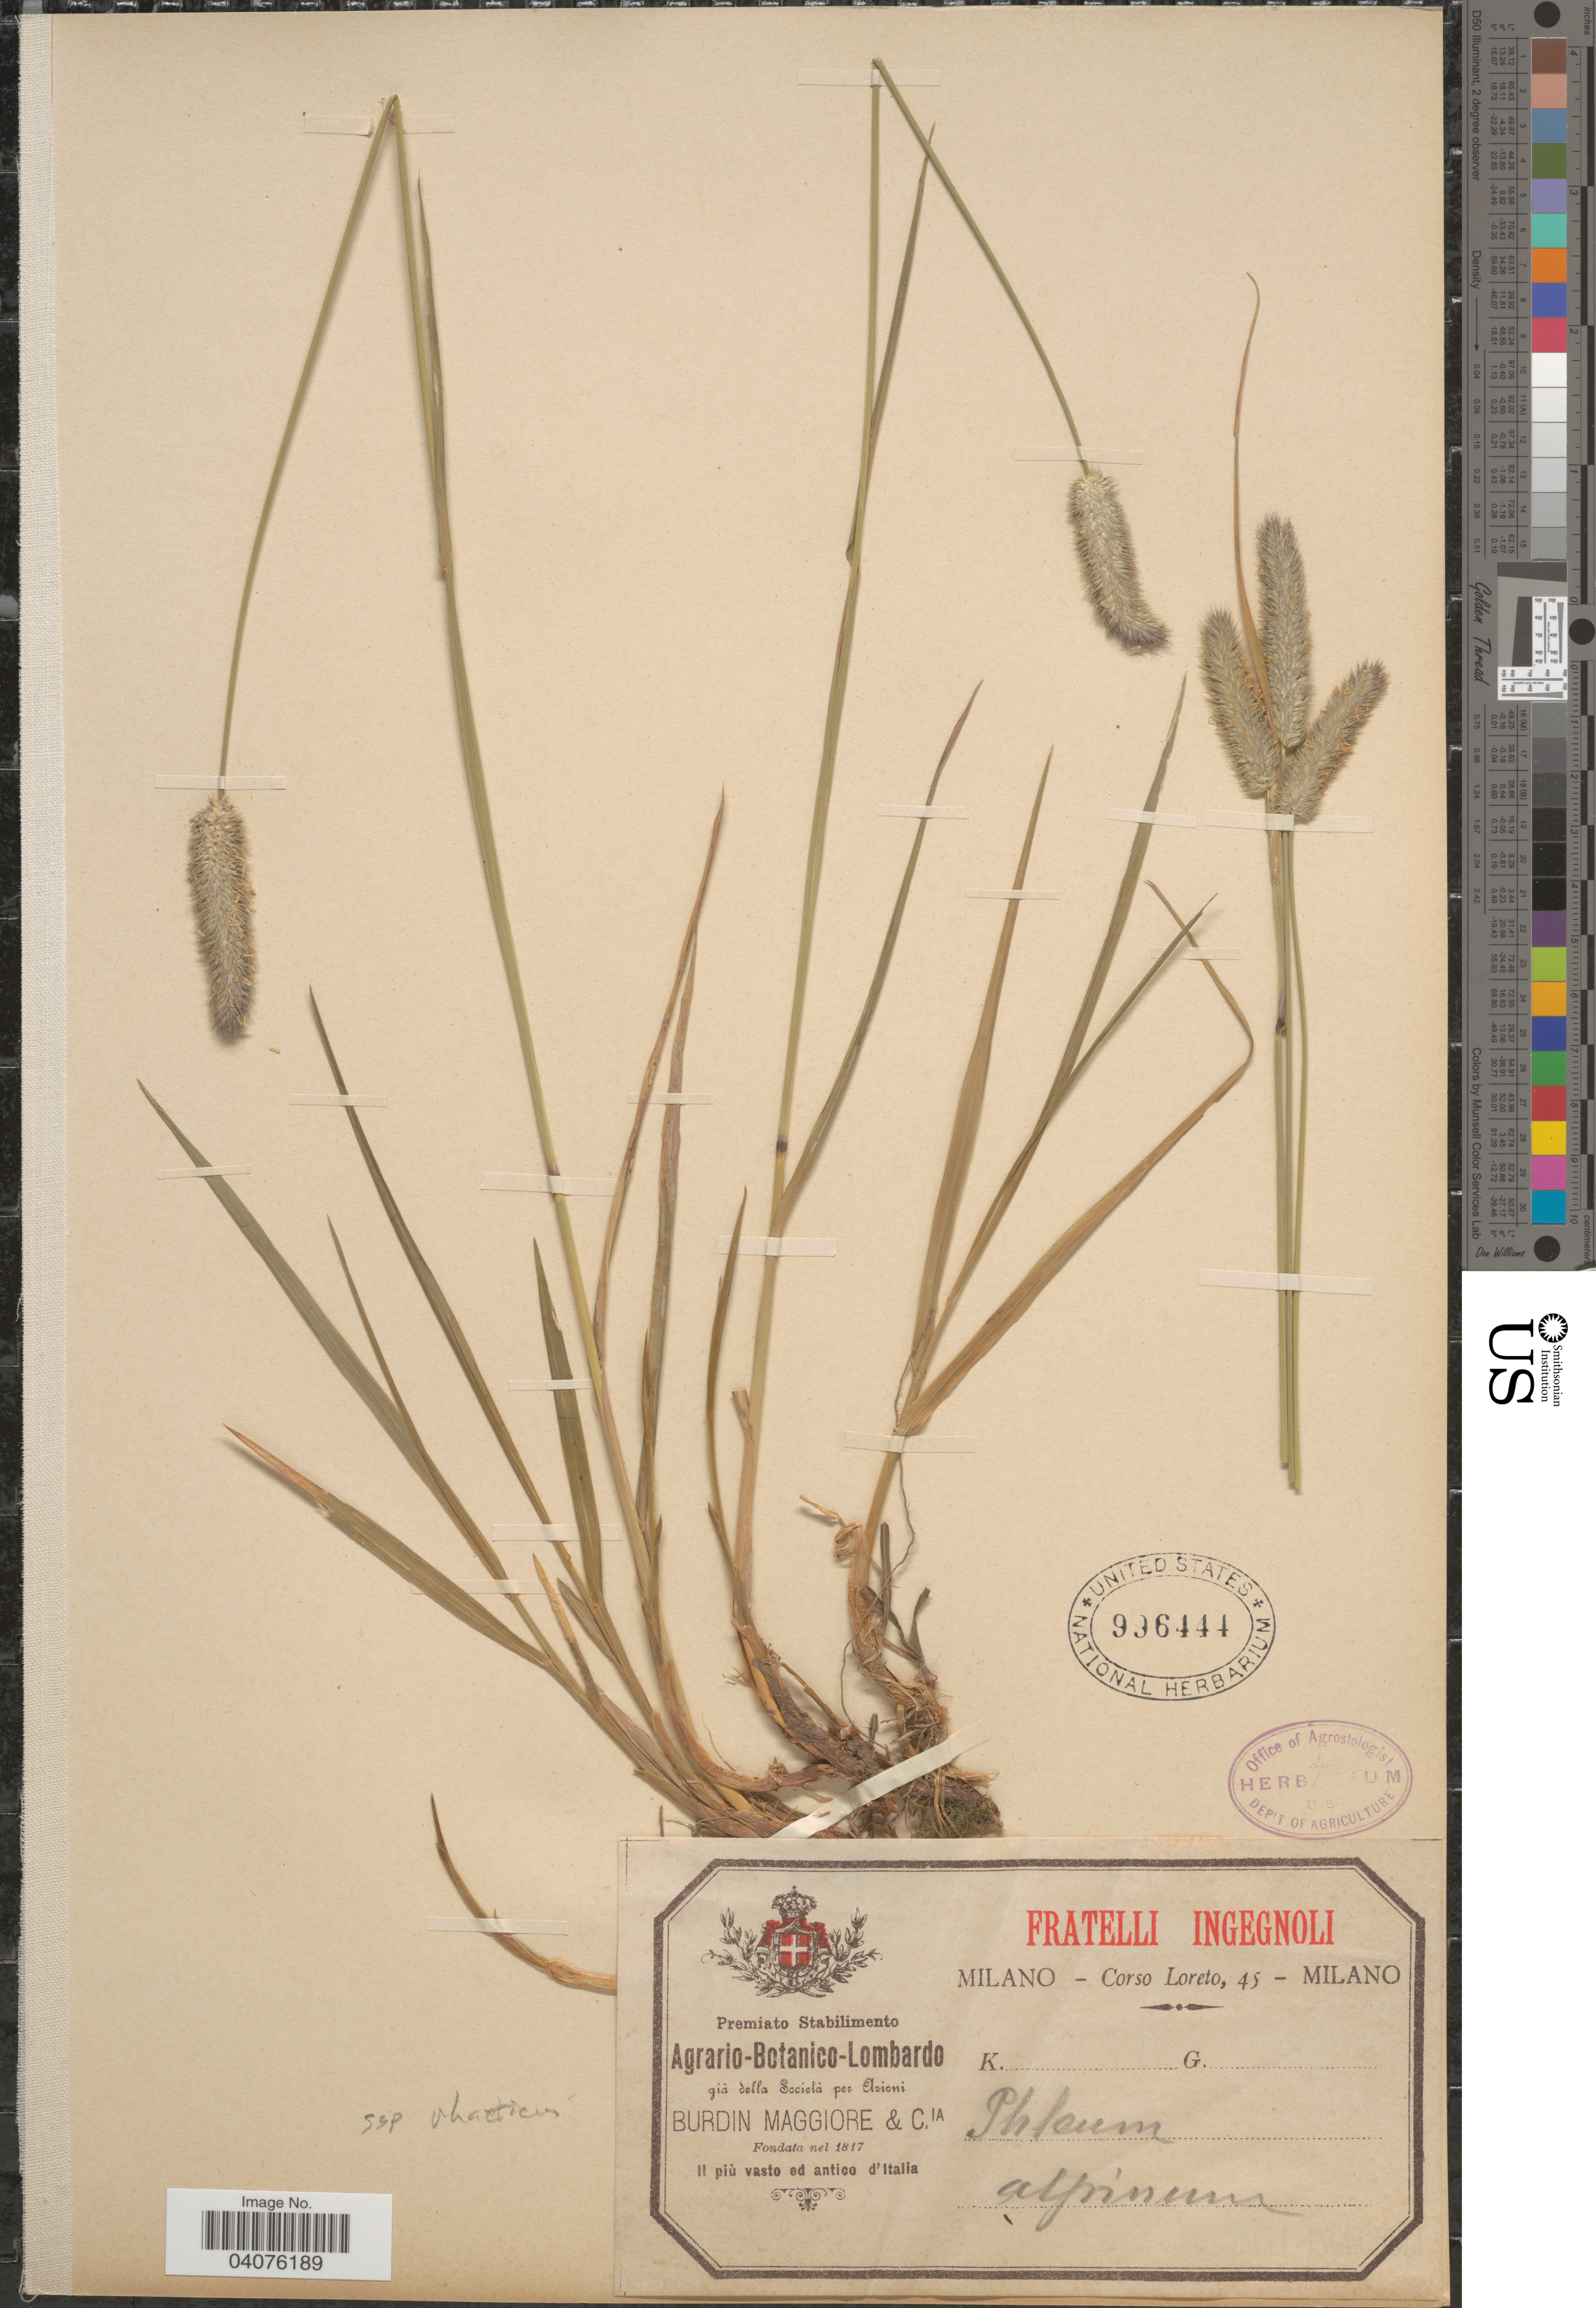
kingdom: Plantae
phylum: Tracheophyta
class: Liliopsida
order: Poales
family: Poaceae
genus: Phleum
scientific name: Phleum alpinum subsp. rhaeticum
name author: Humphries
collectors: Loreto, C.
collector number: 45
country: Italy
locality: II più vasto ed antico d'Italia.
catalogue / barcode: US 996444